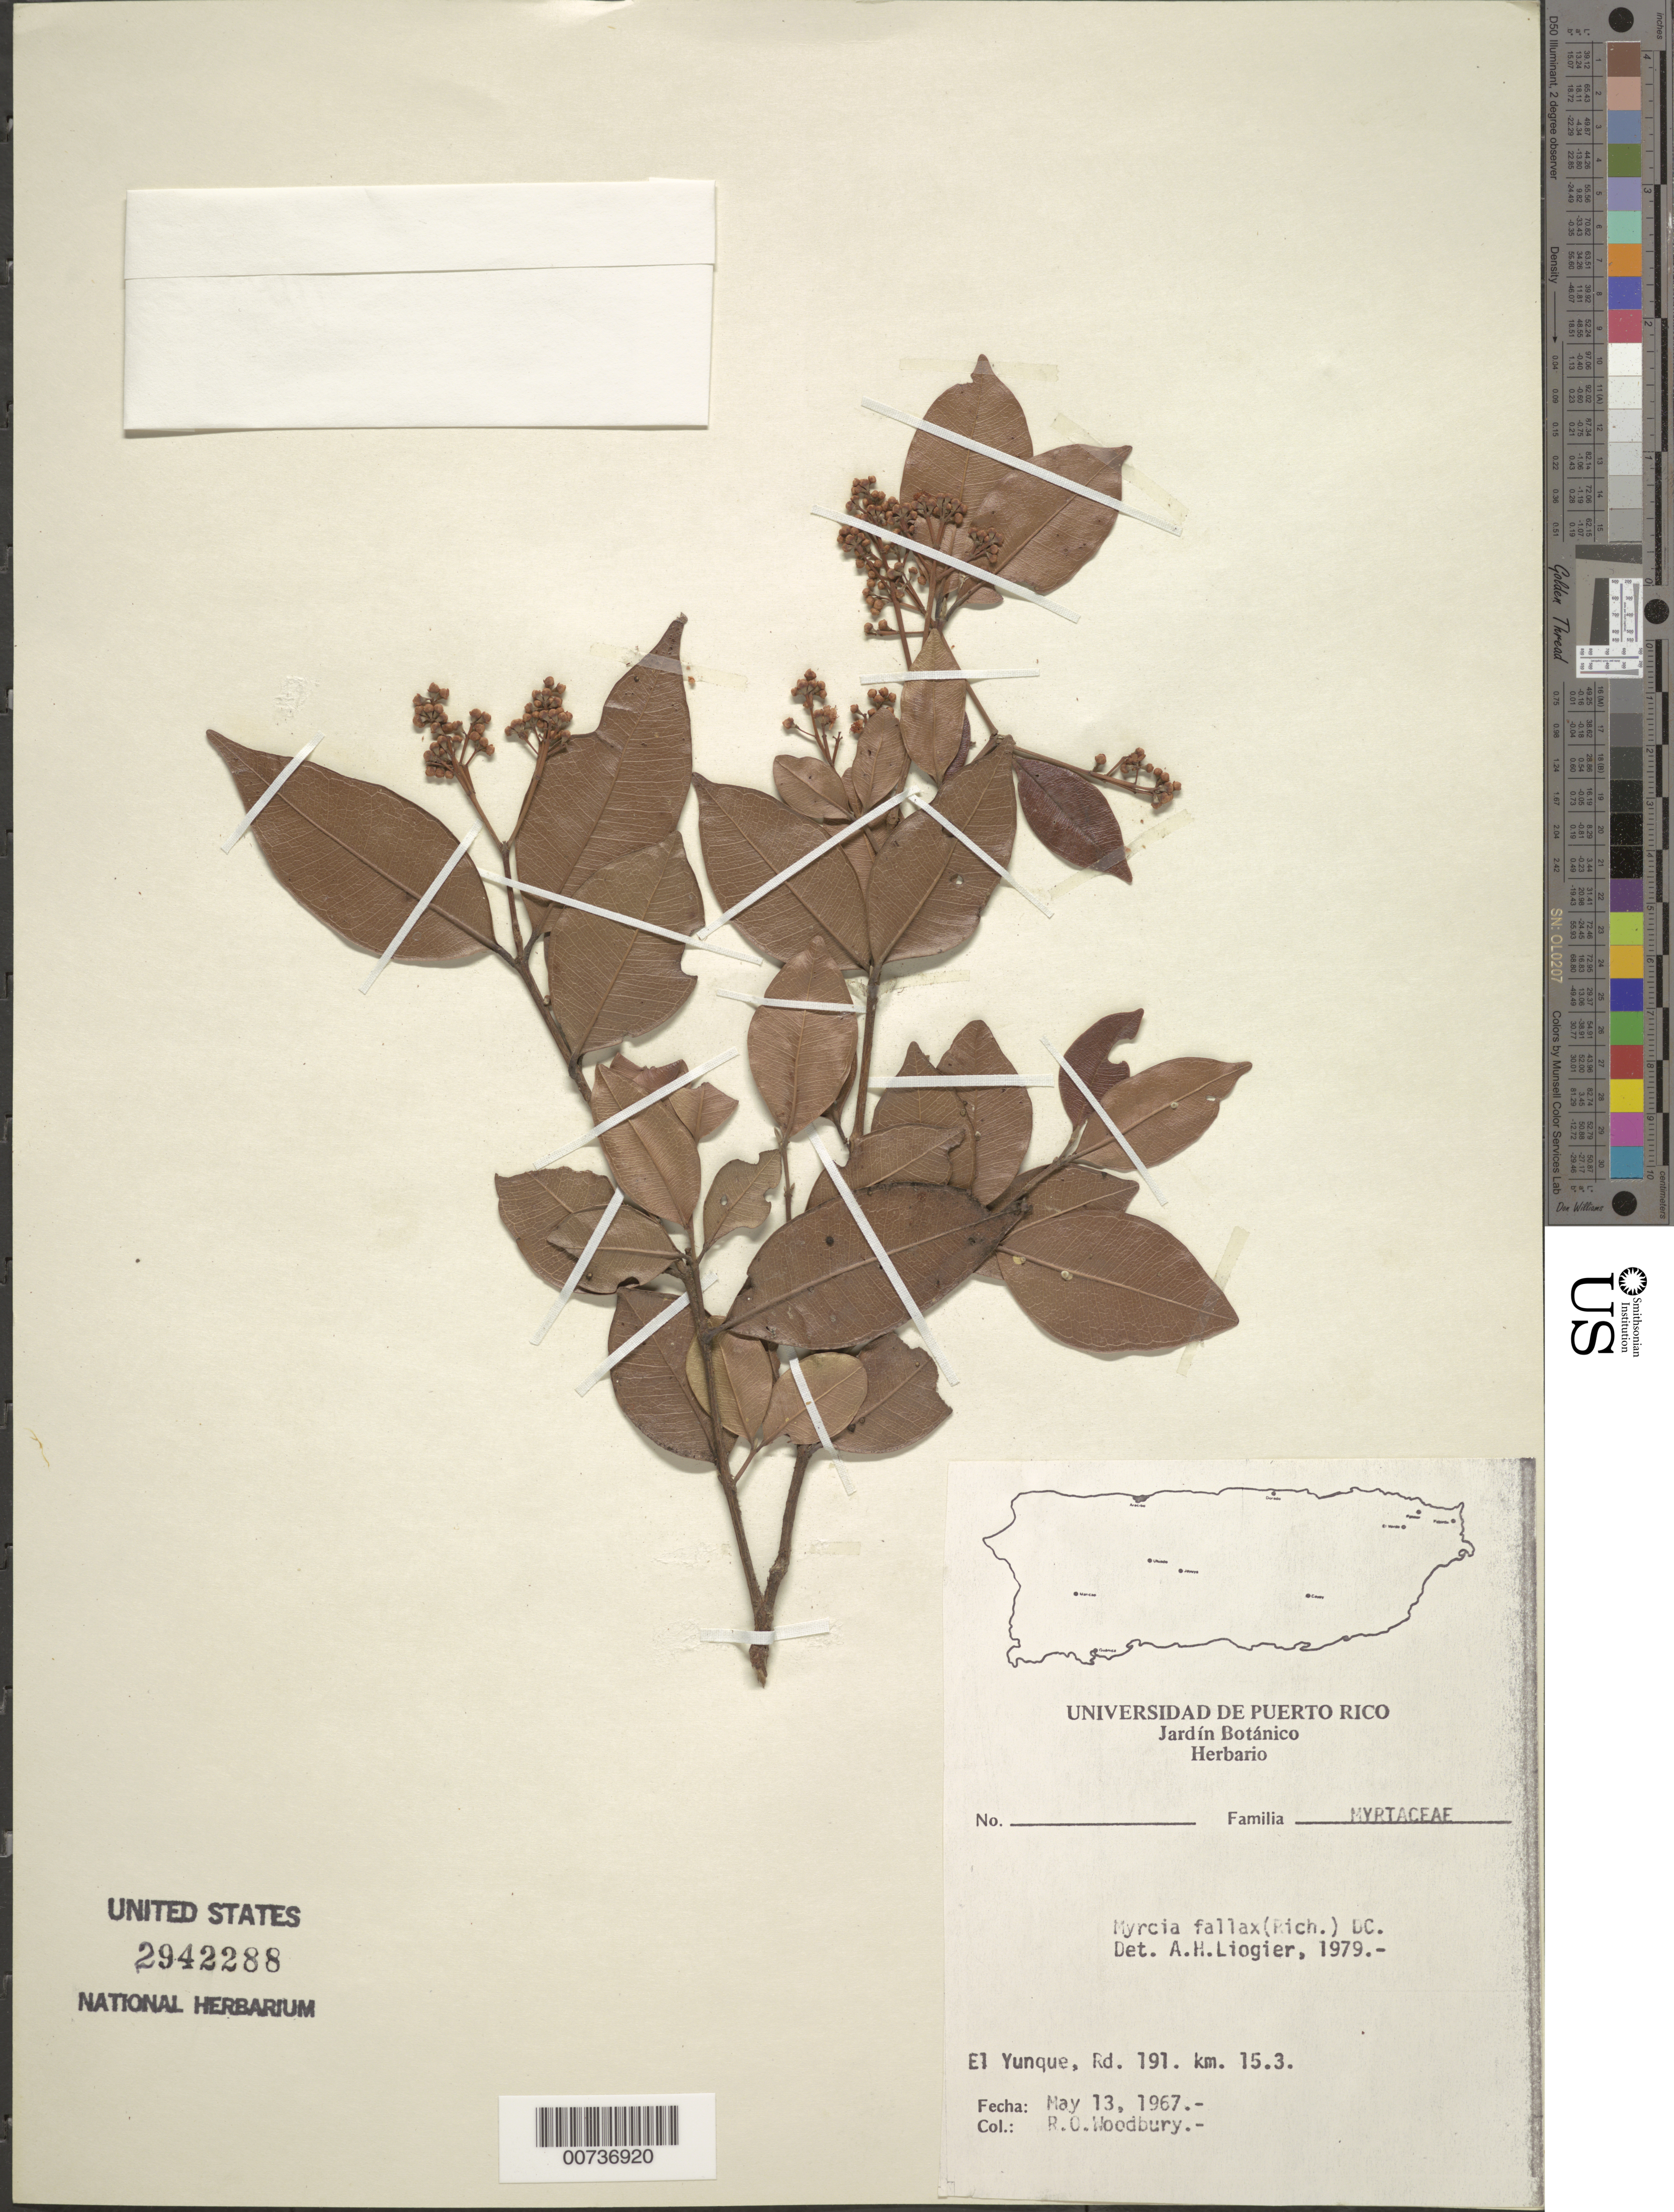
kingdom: Plantae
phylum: Tracheophyta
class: Magnoliopsida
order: Myrtales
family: Myrtaceae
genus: Myrcia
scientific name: Myrcia splendens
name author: (Sw.) DC.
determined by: Liogier, Alain H.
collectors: R. O. Woodbury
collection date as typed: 13 May 1967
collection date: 1967-05-13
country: Puerto Rico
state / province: Río Grande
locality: El Yunque, Rd 191, km 15.3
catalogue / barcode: US 2942288